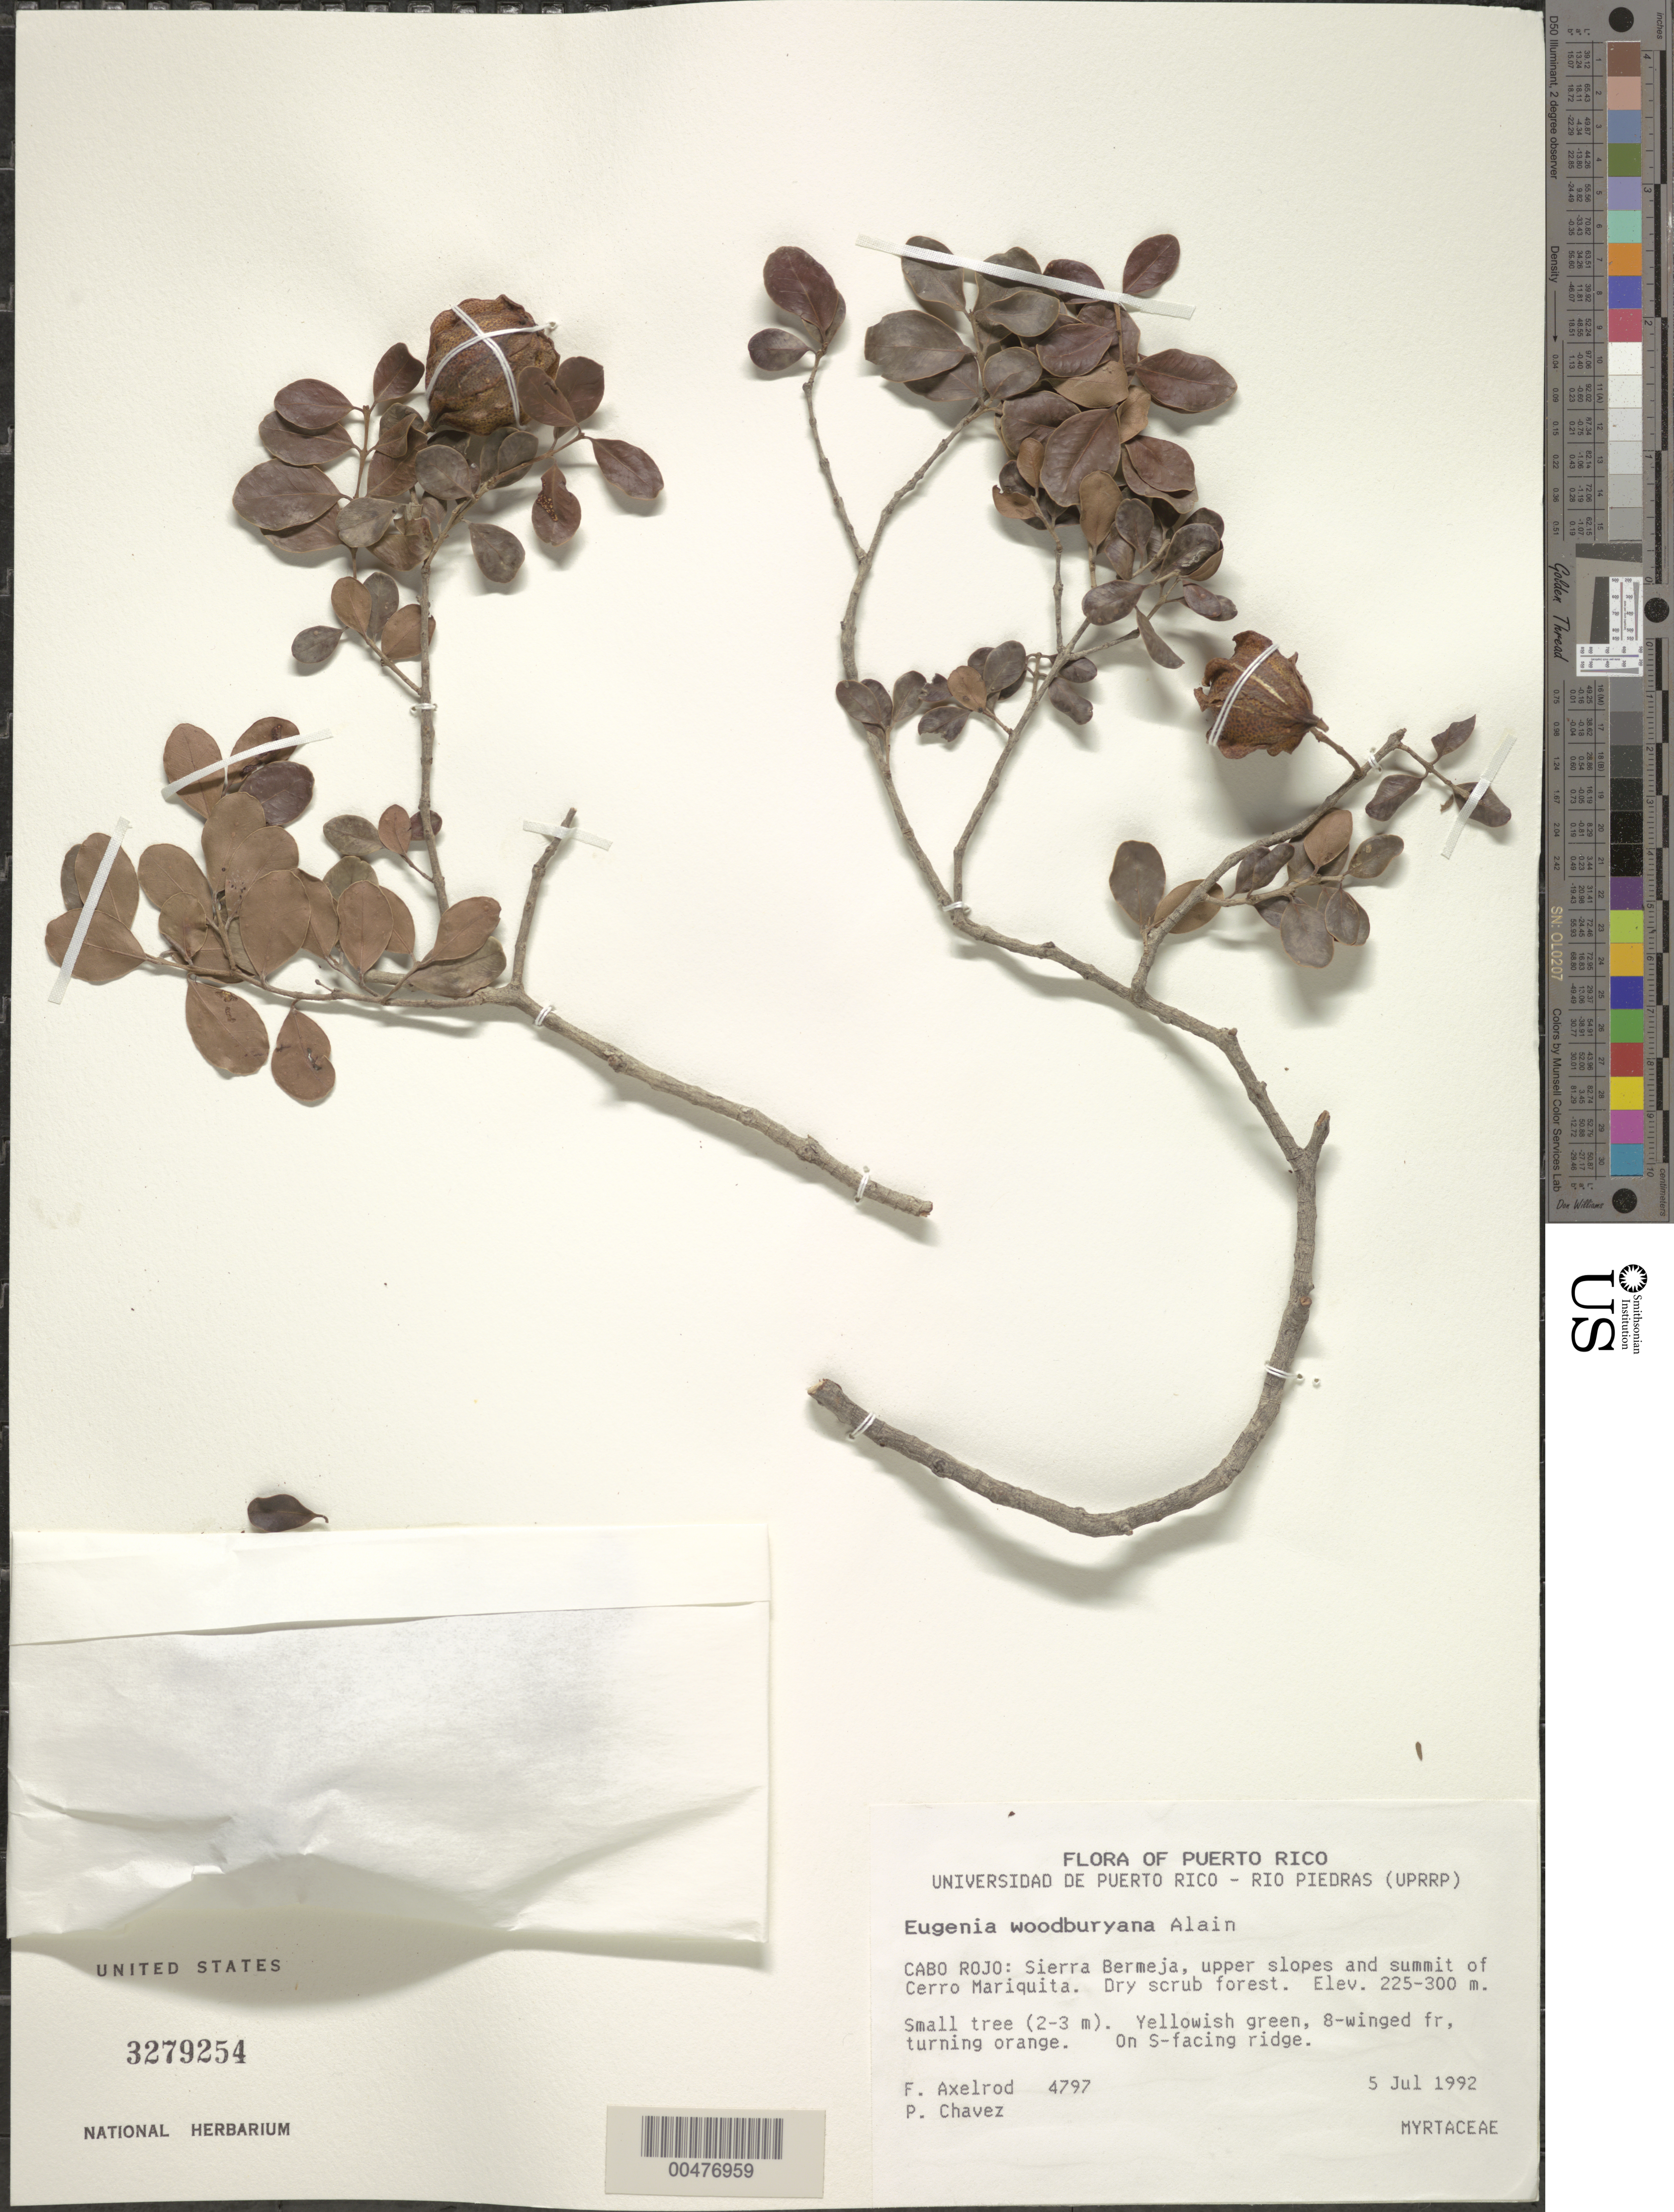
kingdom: Plantae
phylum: Tracheophyta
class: Magnoliopsida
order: Lamiales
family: Verbenaceae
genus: Lantana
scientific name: Lantana involucrata f. rubella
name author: Moldenke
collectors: W. G. D'Arcy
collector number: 4797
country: British Virgin Islands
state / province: Anegada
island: Anegada Island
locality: Betw. Setting Point and Pomato Point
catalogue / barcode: US 3279254